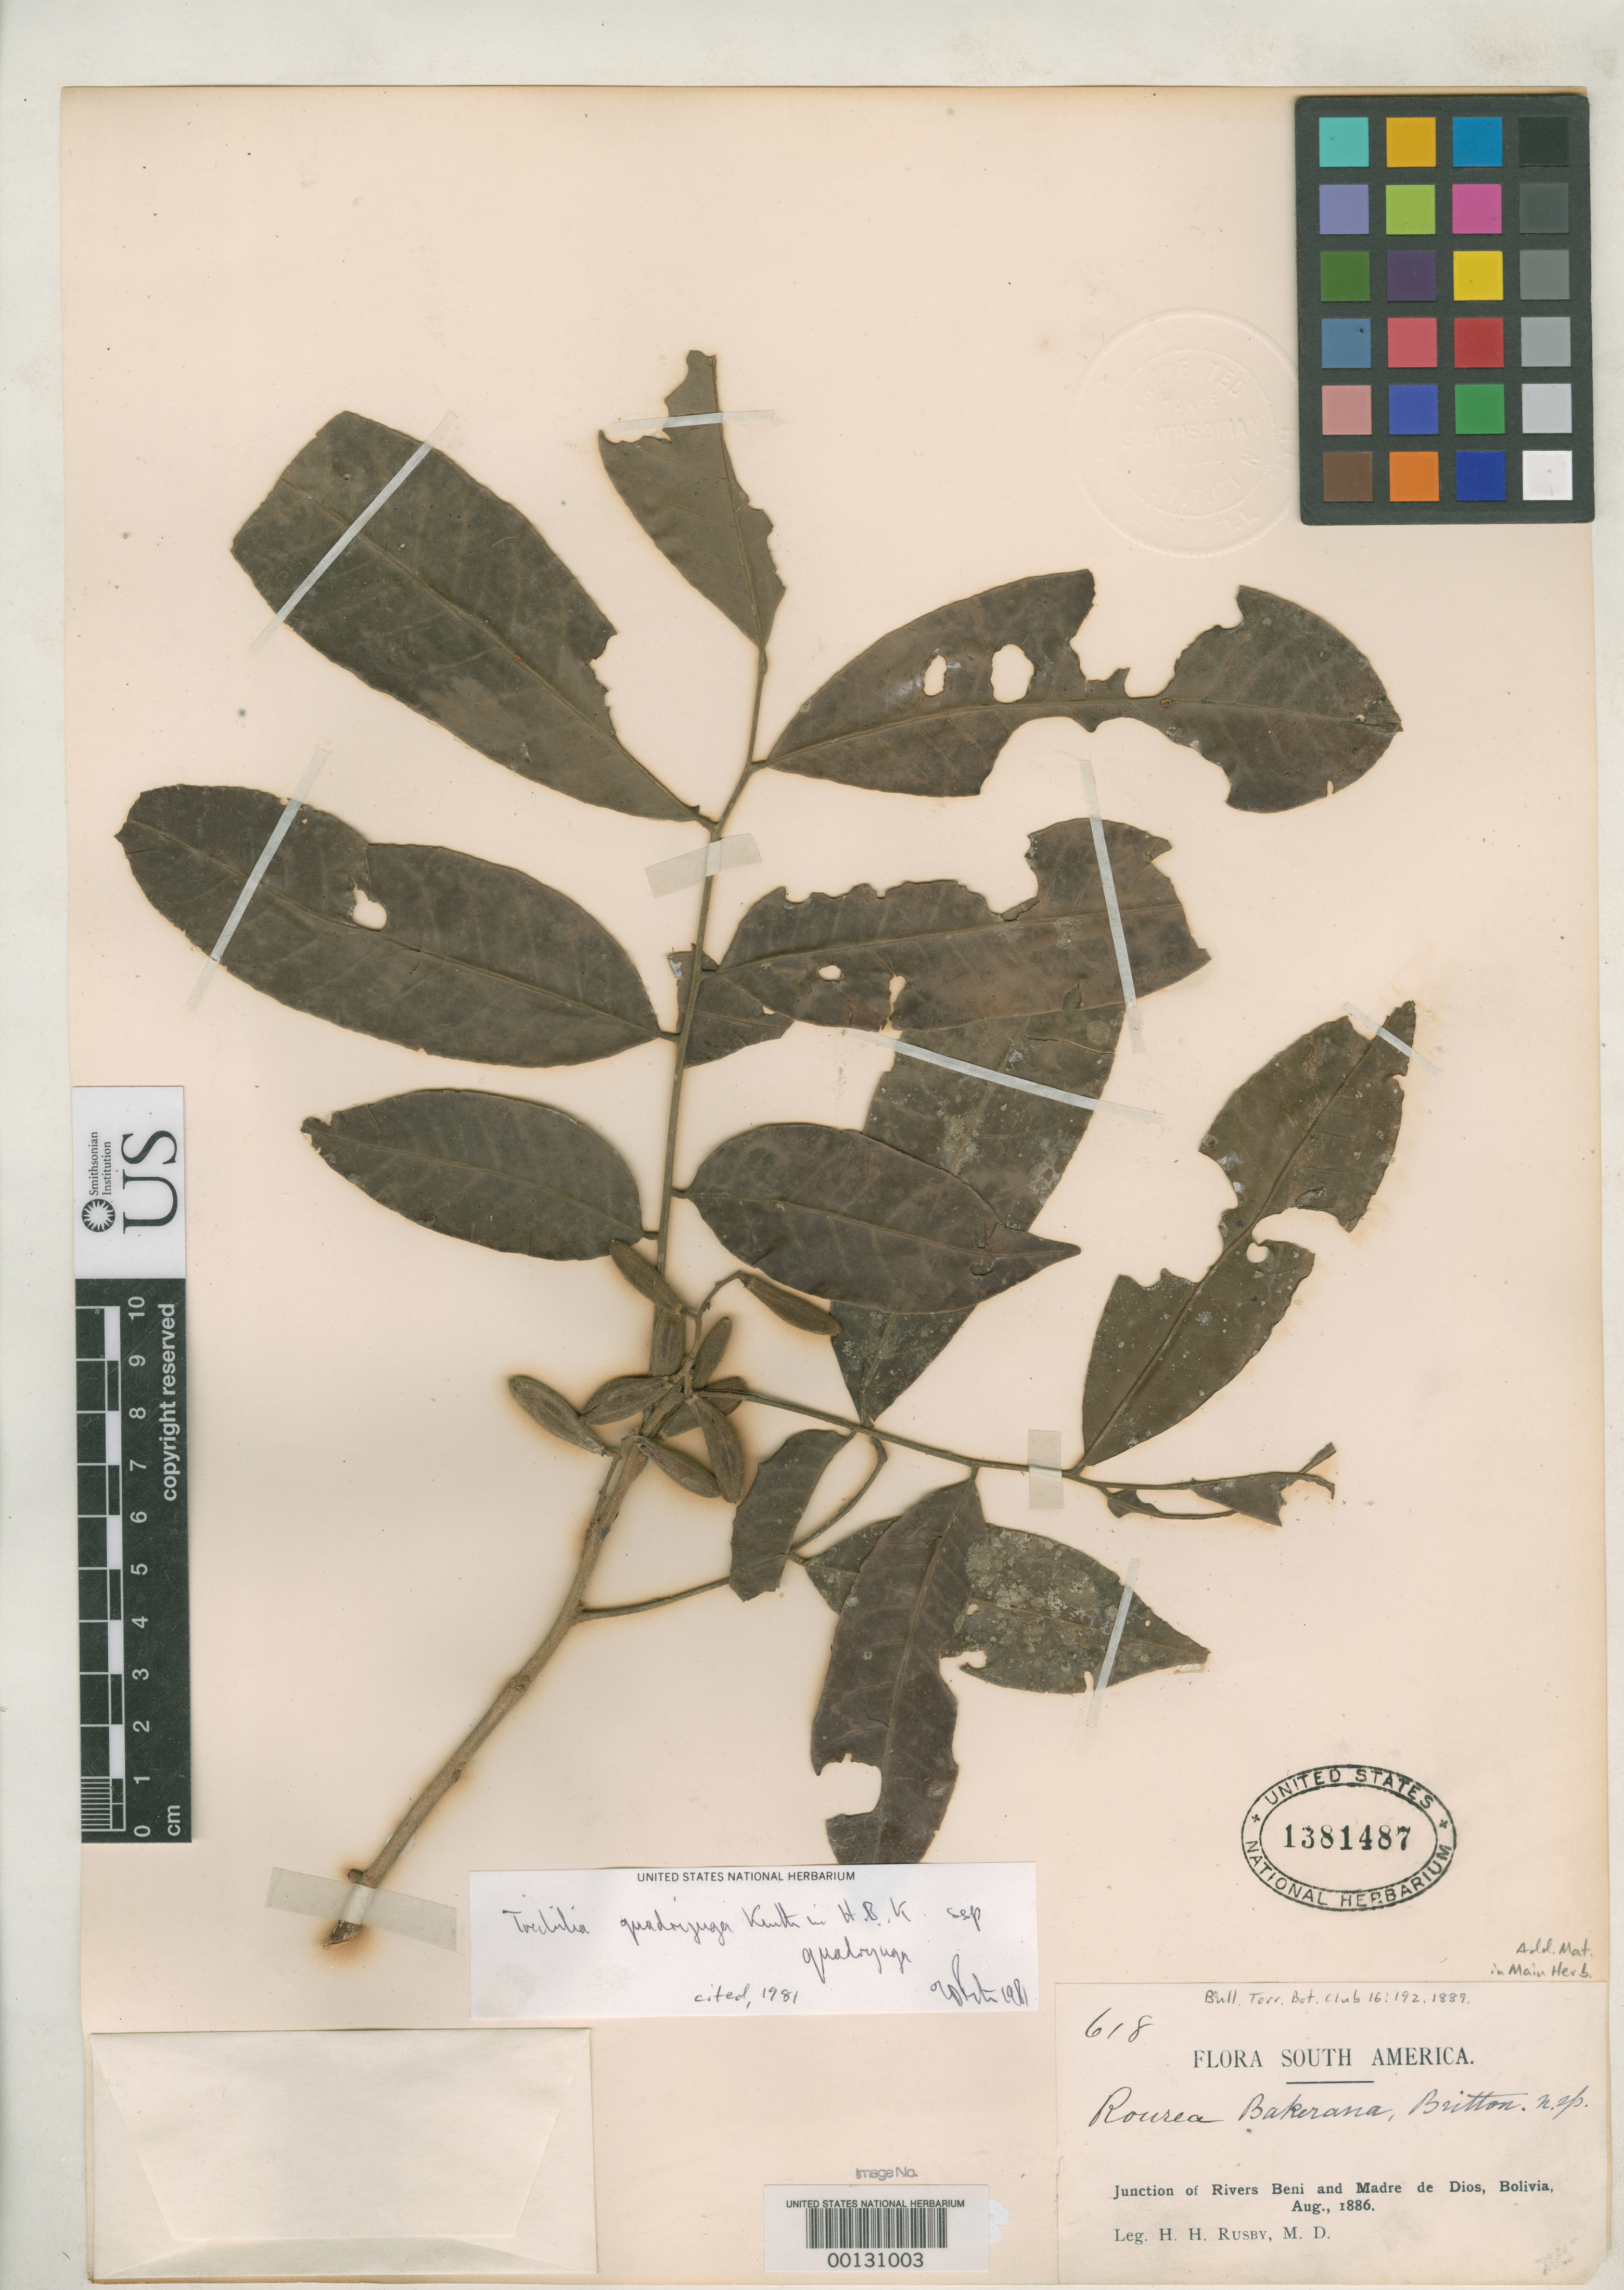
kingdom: Plantae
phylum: Tracheophyta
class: Magnoliopsida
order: Oxalidales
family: Connaraceae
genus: Rourea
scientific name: Rourea bakeriana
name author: Britton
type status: Isotype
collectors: H. H. Rusby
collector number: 618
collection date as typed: Aug 1886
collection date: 1886-08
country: Bolivia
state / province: Beni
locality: Junction of Rivers Beni and Madre de Dios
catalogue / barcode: US 1381487